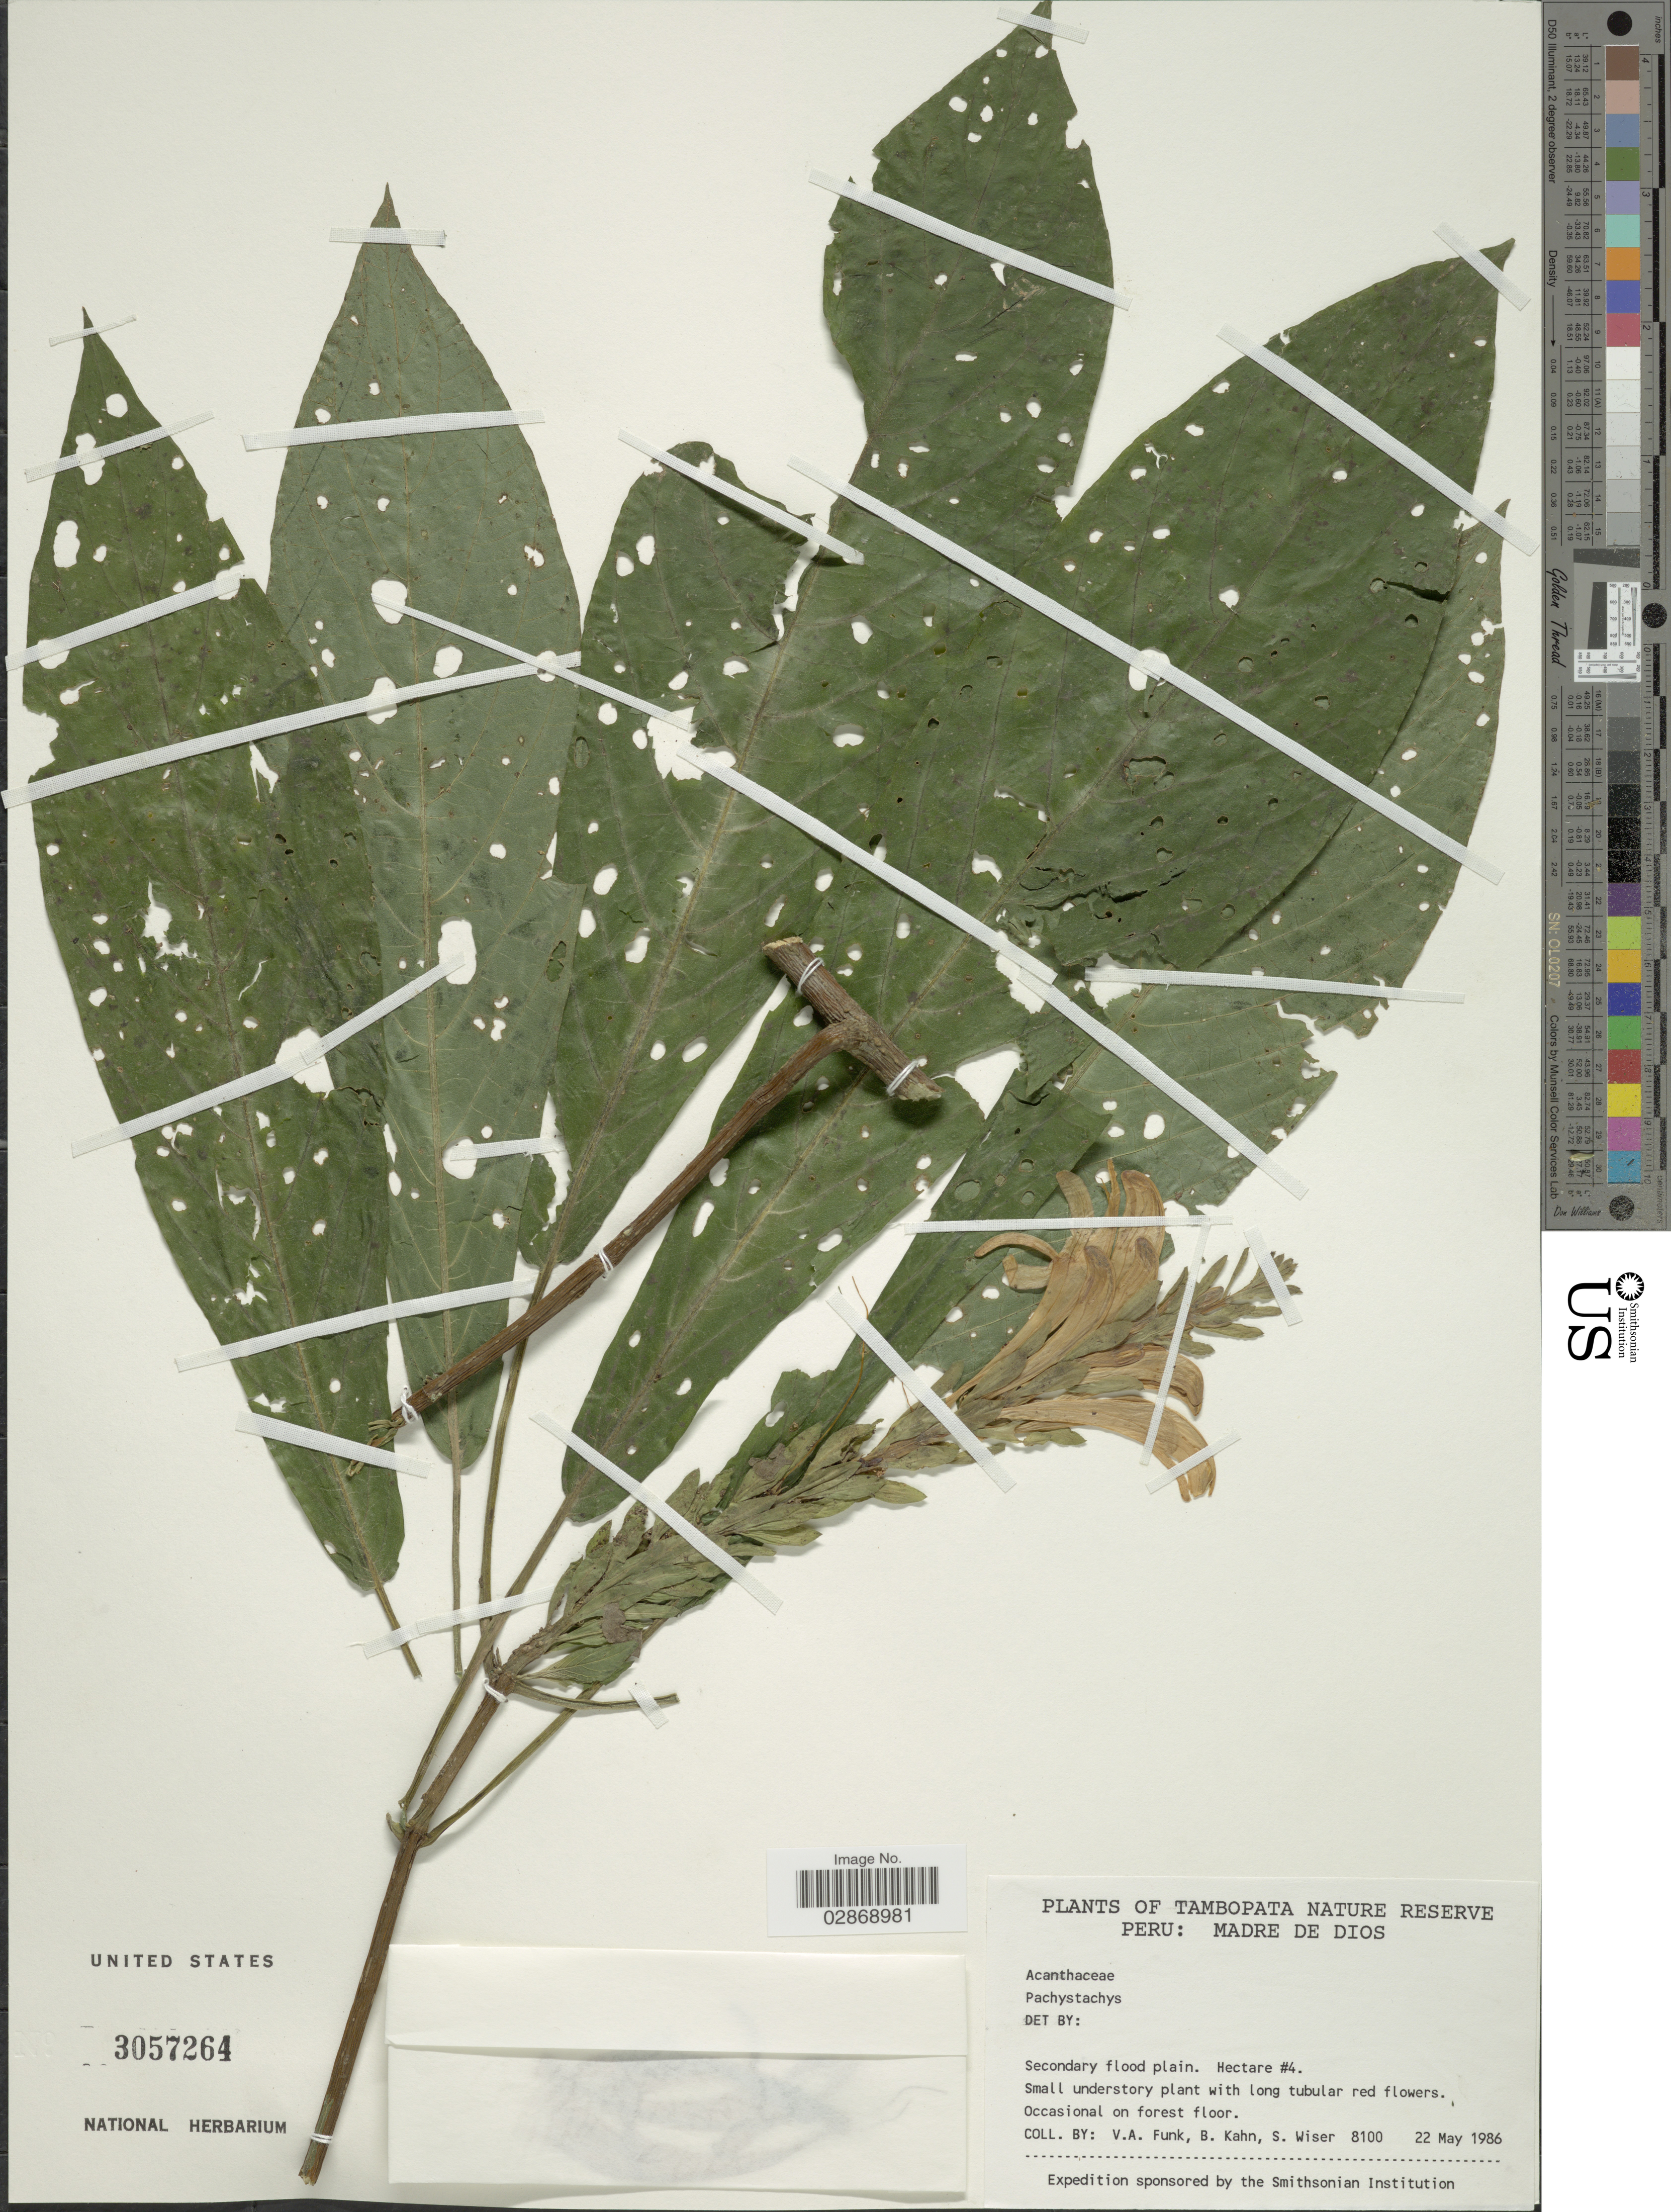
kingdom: Plantae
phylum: Tracheophyta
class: Magnoliopsida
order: Lamiales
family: Acanthaceae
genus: Pachystachys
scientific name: Pachystachys ossolae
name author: Wassh.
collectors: V. Funk, B. Kahn & S. Wiser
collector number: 8100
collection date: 1986-05-22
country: Peru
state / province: Madre de Dios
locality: Tambopata Nature Reserve.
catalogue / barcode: US 3057264